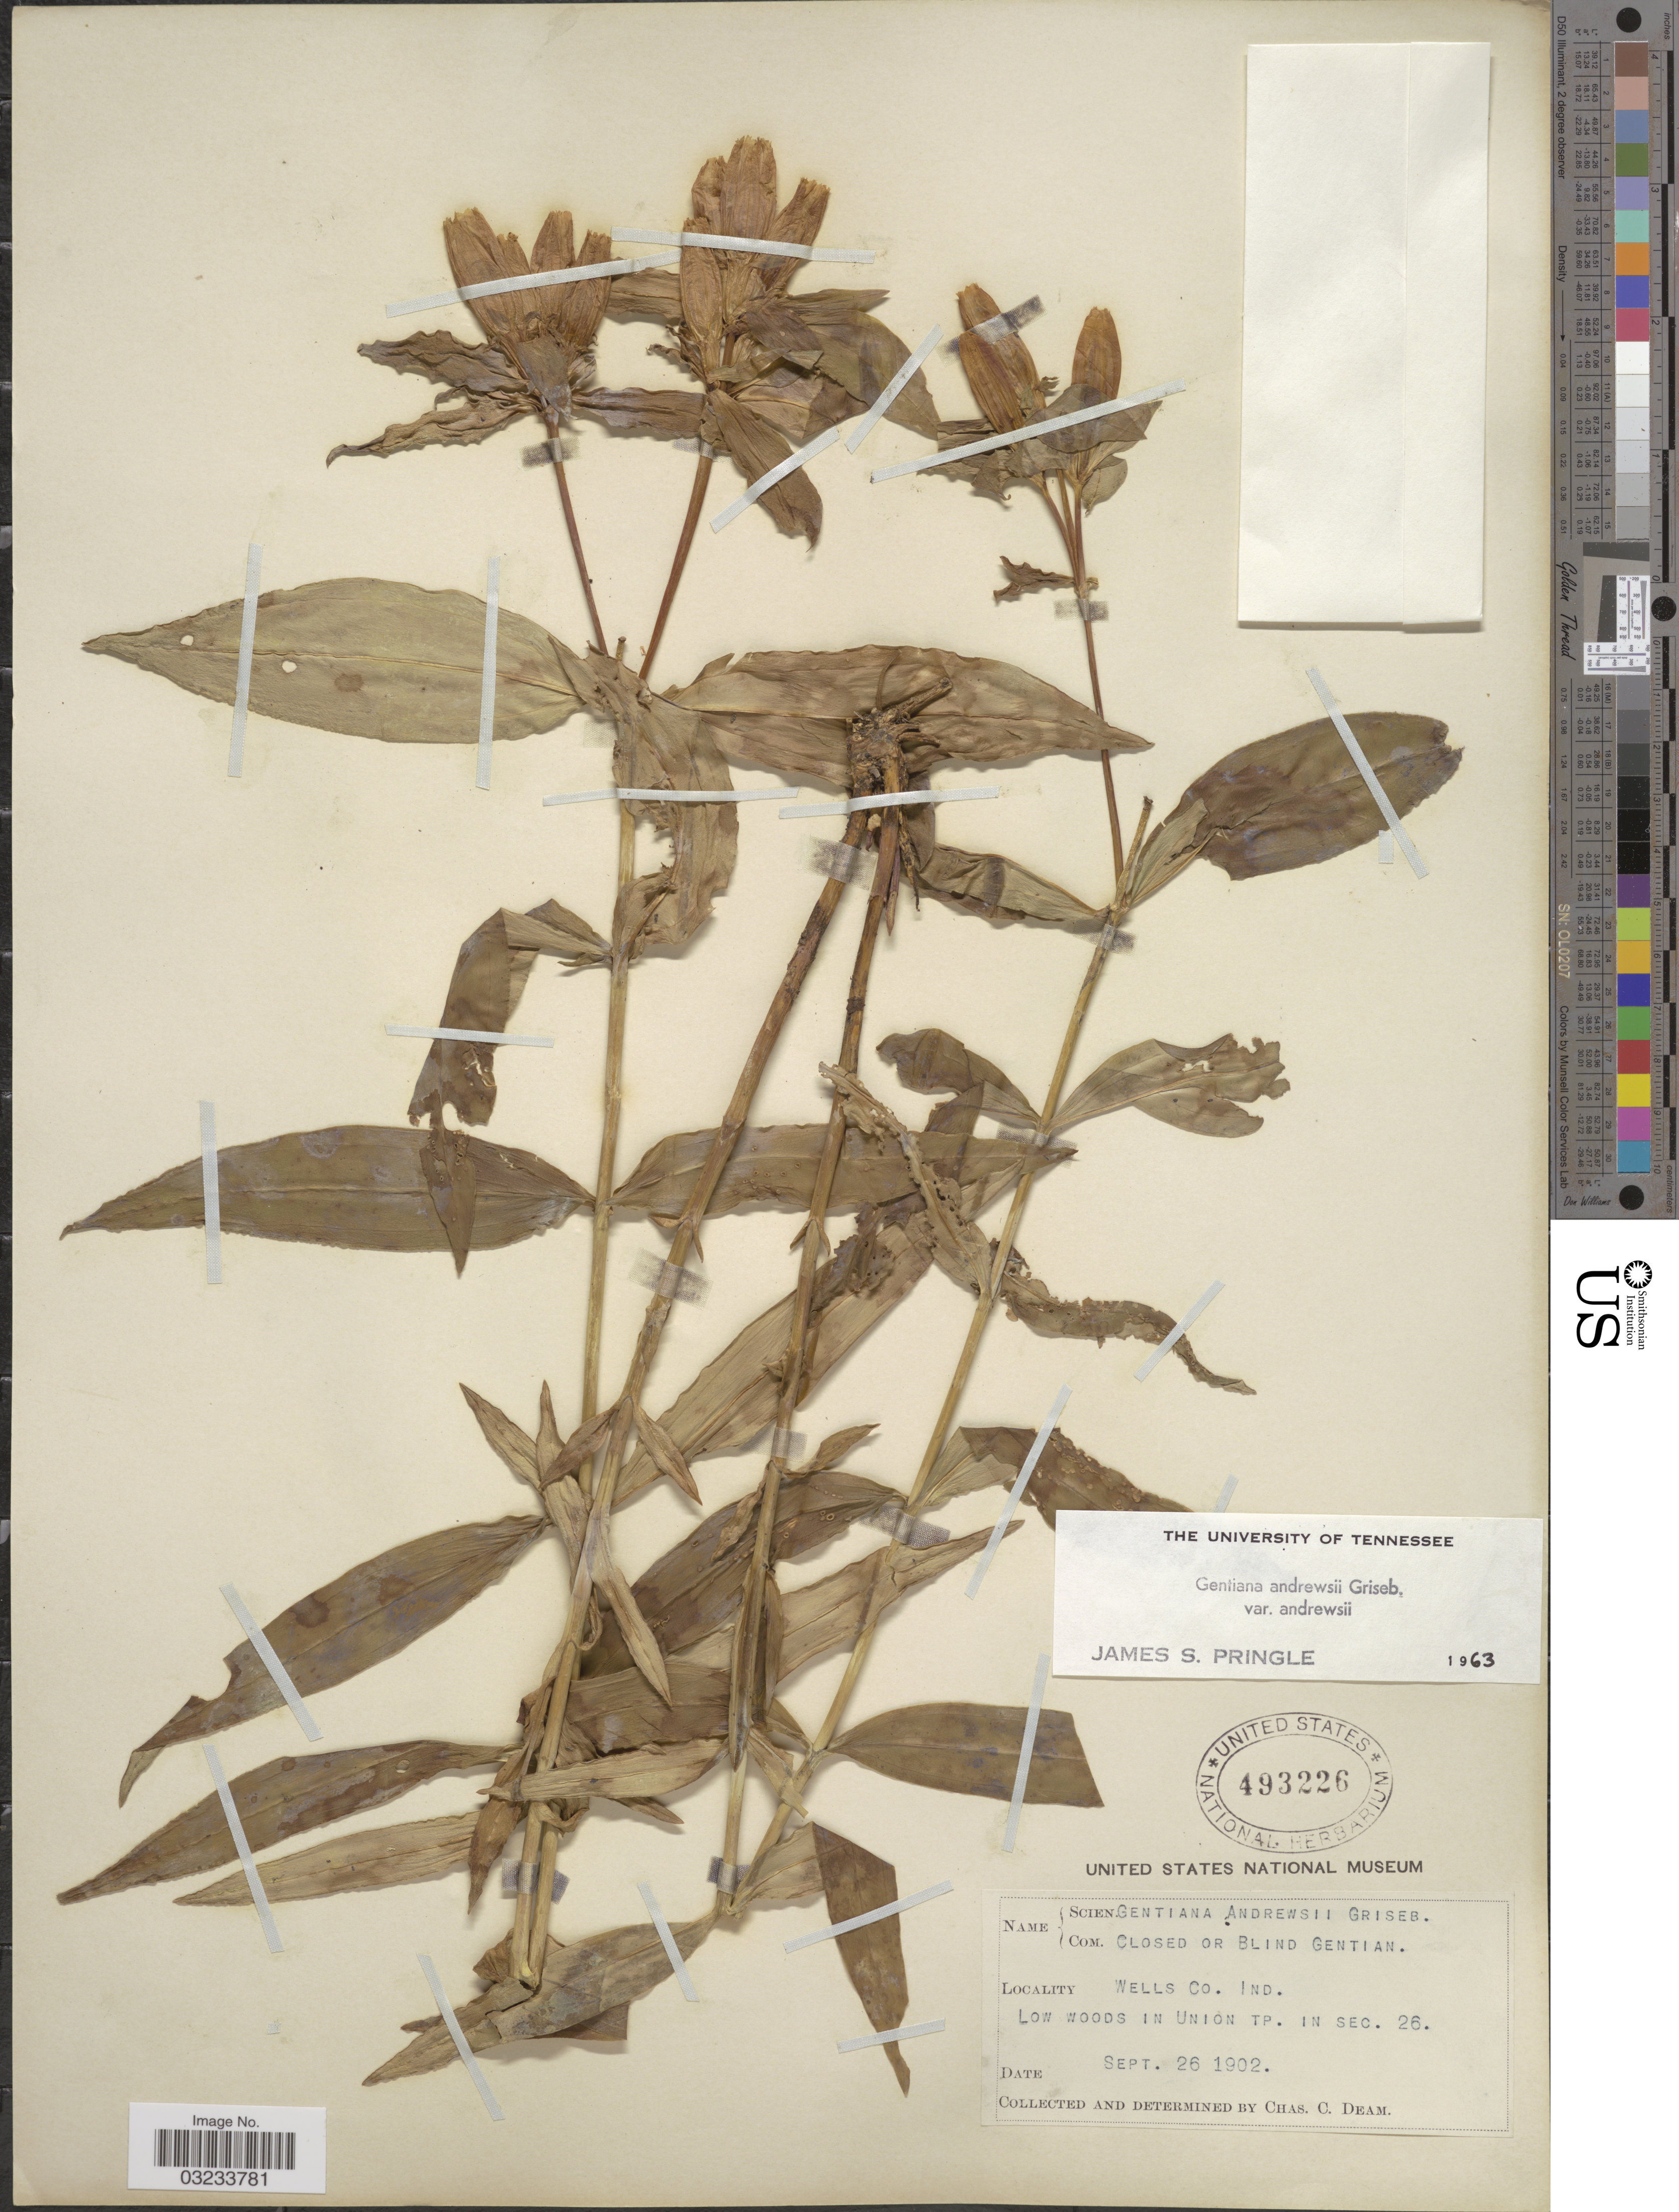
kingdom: Plantae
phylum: Tracheophyta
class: Magnoliopsida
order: Gentianales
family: Gentianaceae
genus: Gentiana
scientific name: Gentiana andrewsii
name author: Griseb.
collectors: C. C. Deam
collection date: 1902-09-26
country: United States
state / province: Indiana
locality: Wells Co. Low woods in Union Tp. in sec. 26.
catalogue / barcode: US 493226